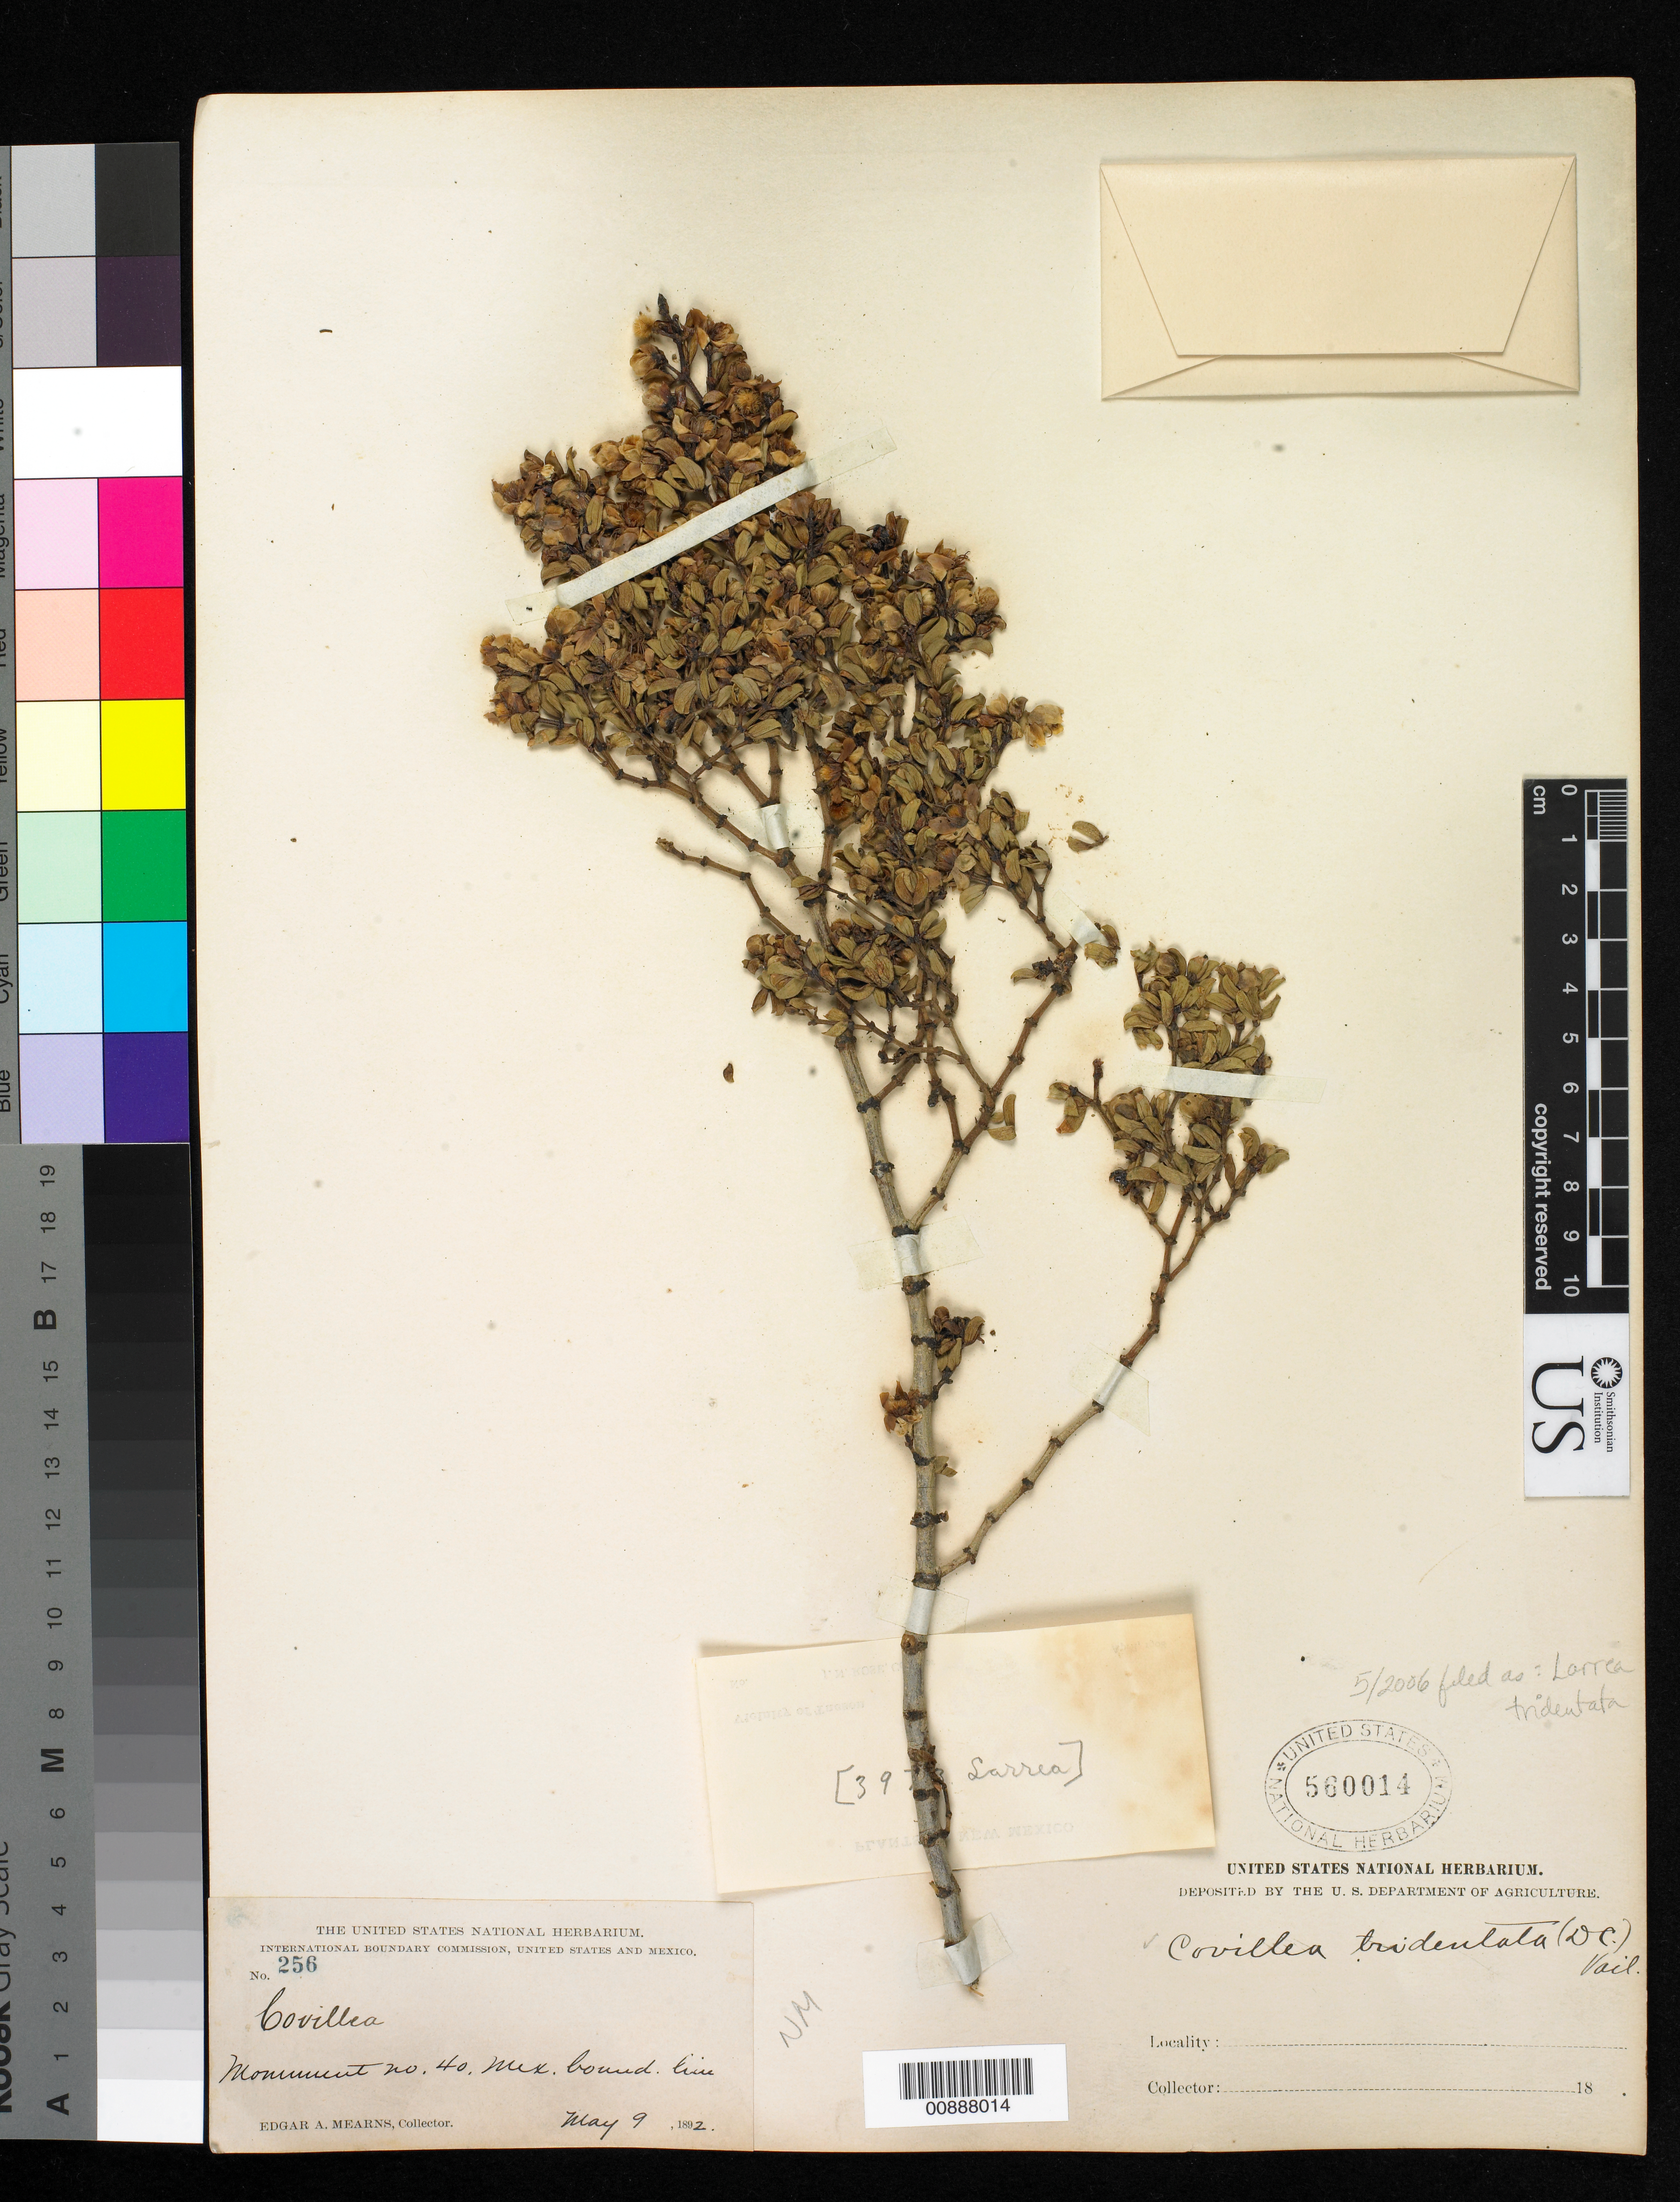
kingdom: Plantae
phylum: Tracheophyta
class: Magnoliopsida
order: Zygophyllales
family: Zygophyllaceae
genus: Larrea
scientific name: Larrea tridentata var. tridentata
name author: (Sessé & Moc. ex DC.) Coville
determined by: Strong, M. T., (US), Smithsonian Institution - National Museum of Natural History (UNITED STATES)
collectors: E. A. Mearns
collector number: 256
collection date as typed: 09 May 1892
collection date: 1892-05-09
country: United States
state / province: New Mexico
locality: Monument no. 40, Mexican Boundary Line.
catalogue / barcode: US 560014